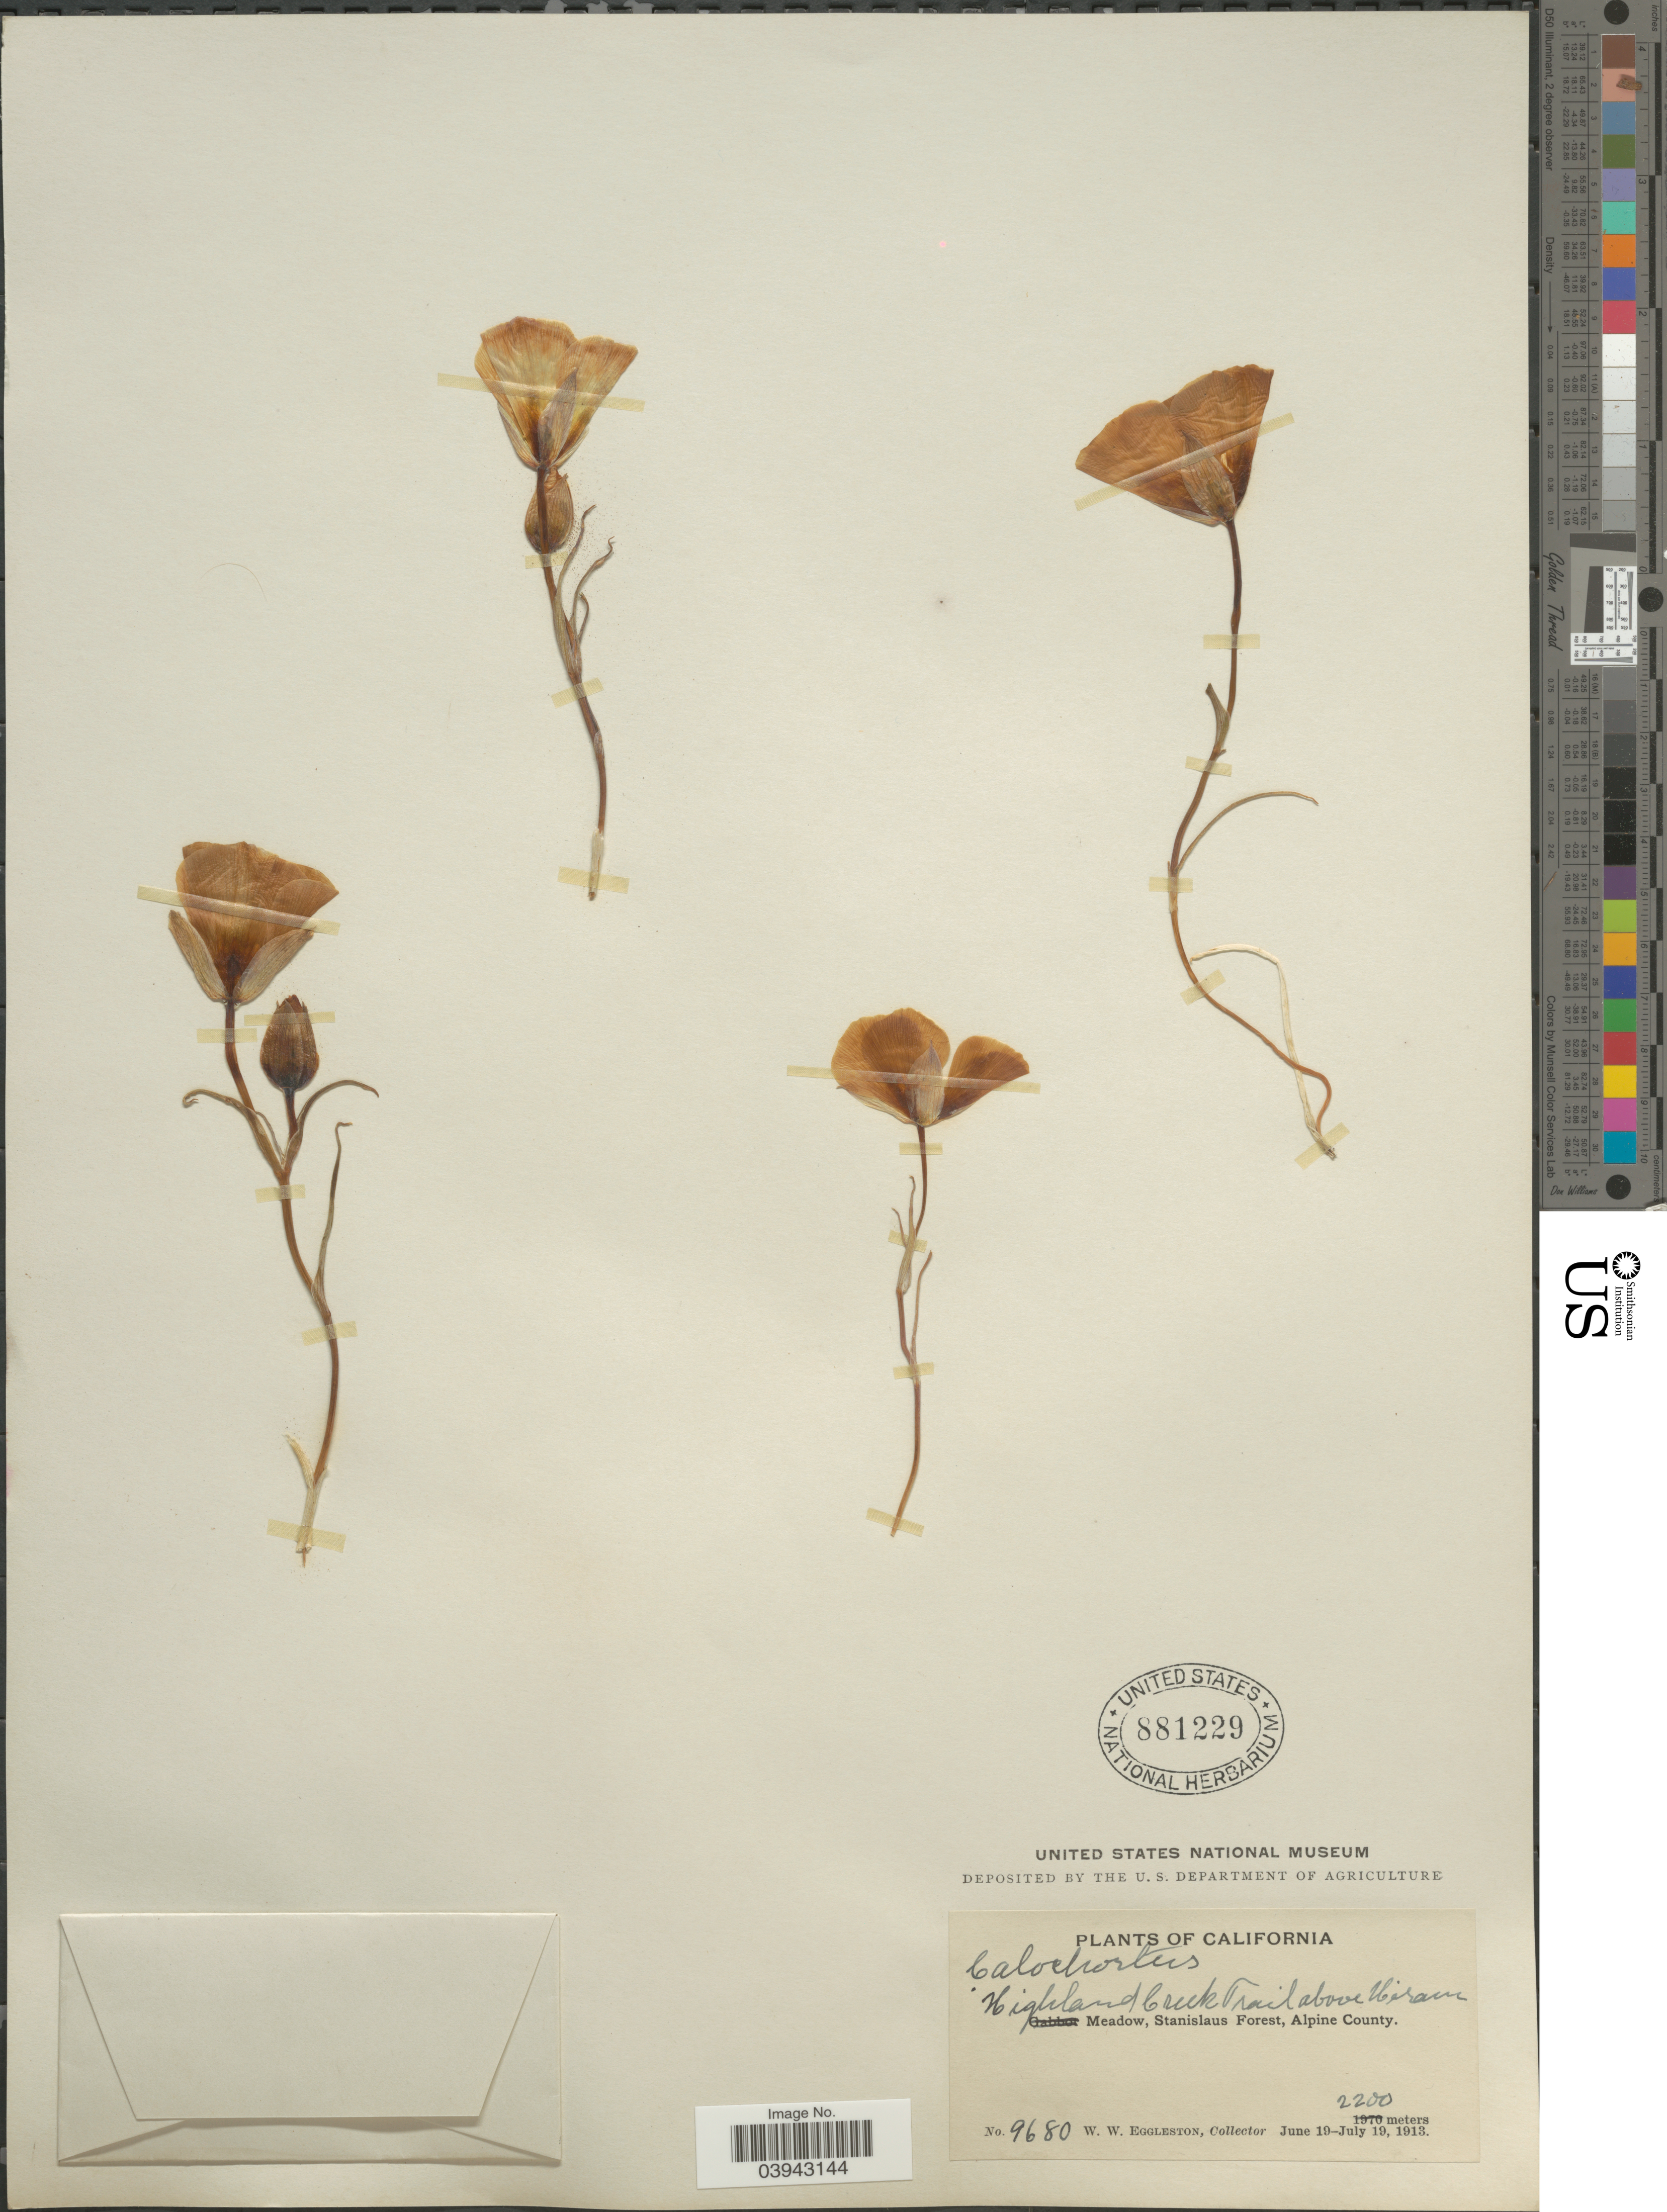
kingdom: Plantae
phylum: Tracheophyta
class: Liliopsida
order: Liliales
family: Liliaceae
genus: Calochortus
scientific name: Calochortus sp.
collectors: W. W. Eggleston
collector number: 9680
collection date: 1913-06-19/1913-07-19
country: United States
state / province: California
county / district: Alpine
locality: Highland Creek Trail above Hiram Meadow, Stanislaus Forest, Alpine County.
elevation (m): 2200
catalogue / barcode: US 881229